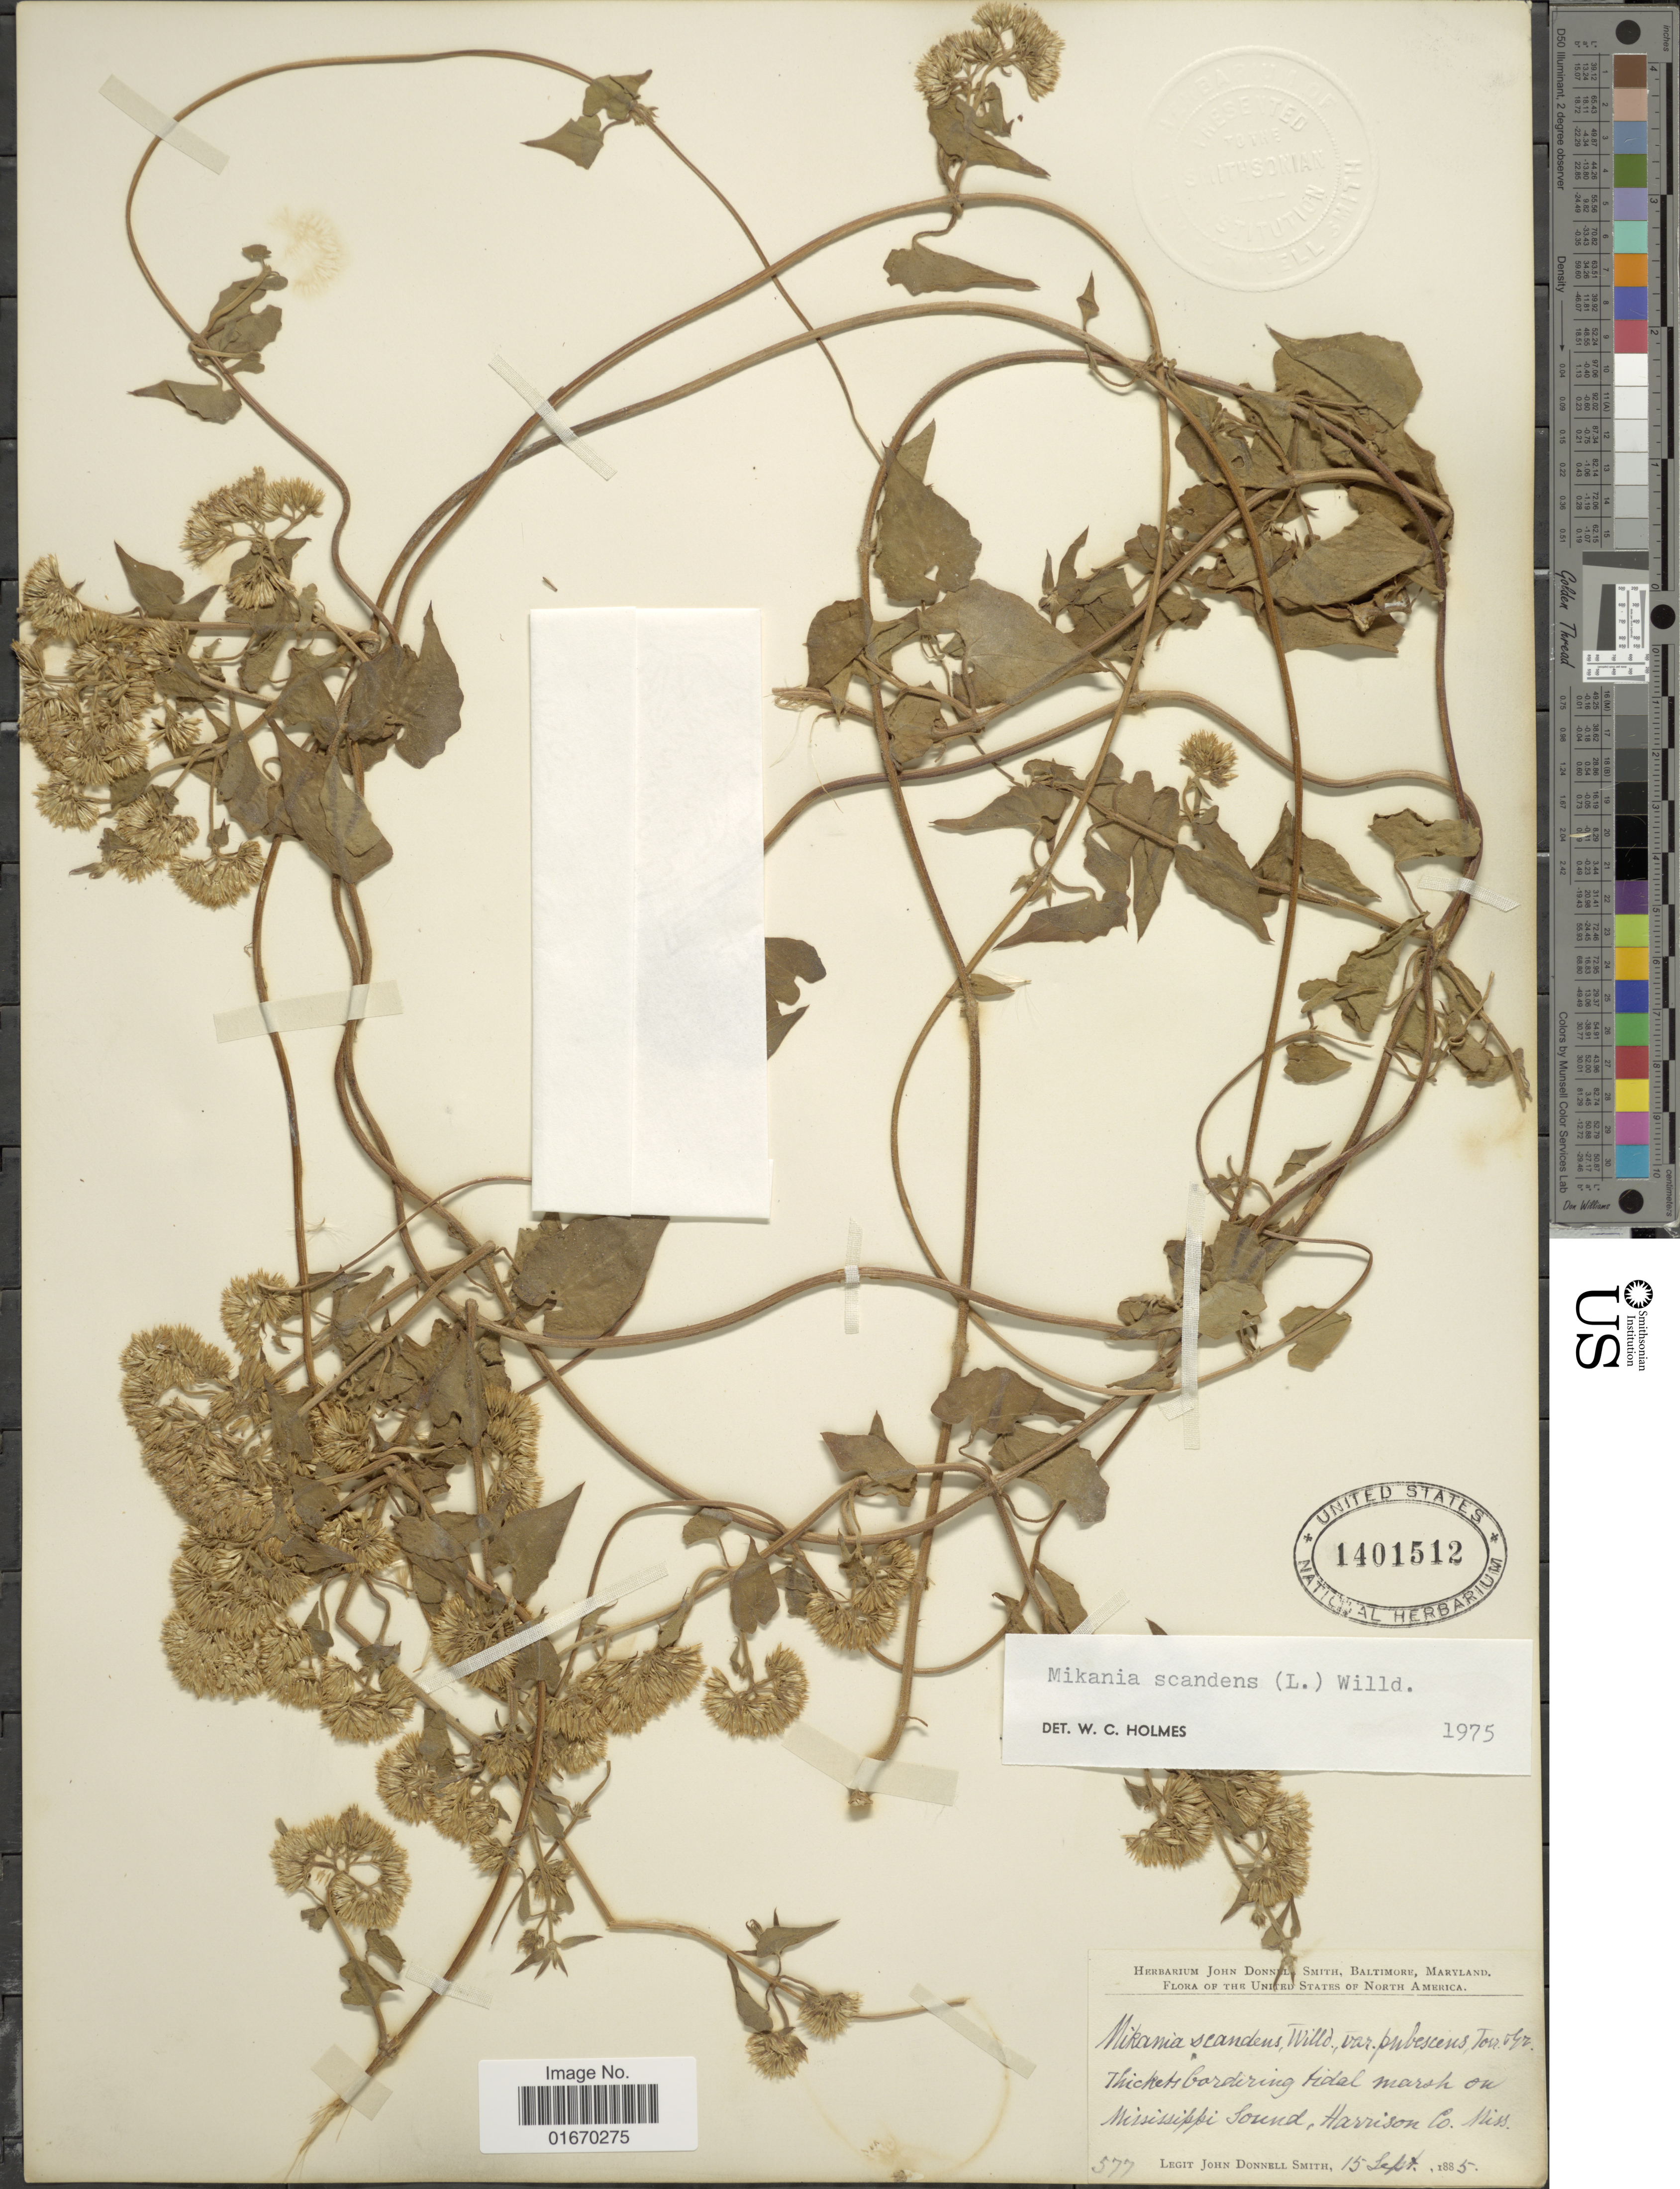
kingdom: Plantae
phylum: Tracheophyta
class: Magnoliopsida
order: Asterales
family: Asteraceae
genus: Mikania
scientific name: Mikania scandens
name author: (L.) Willd.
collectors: J. Donnell Smith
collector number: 577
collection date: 1885-09-15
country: United States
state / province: Mississippi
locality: On Mississippi Sound, Harrison Co.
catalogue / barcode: US 1401512